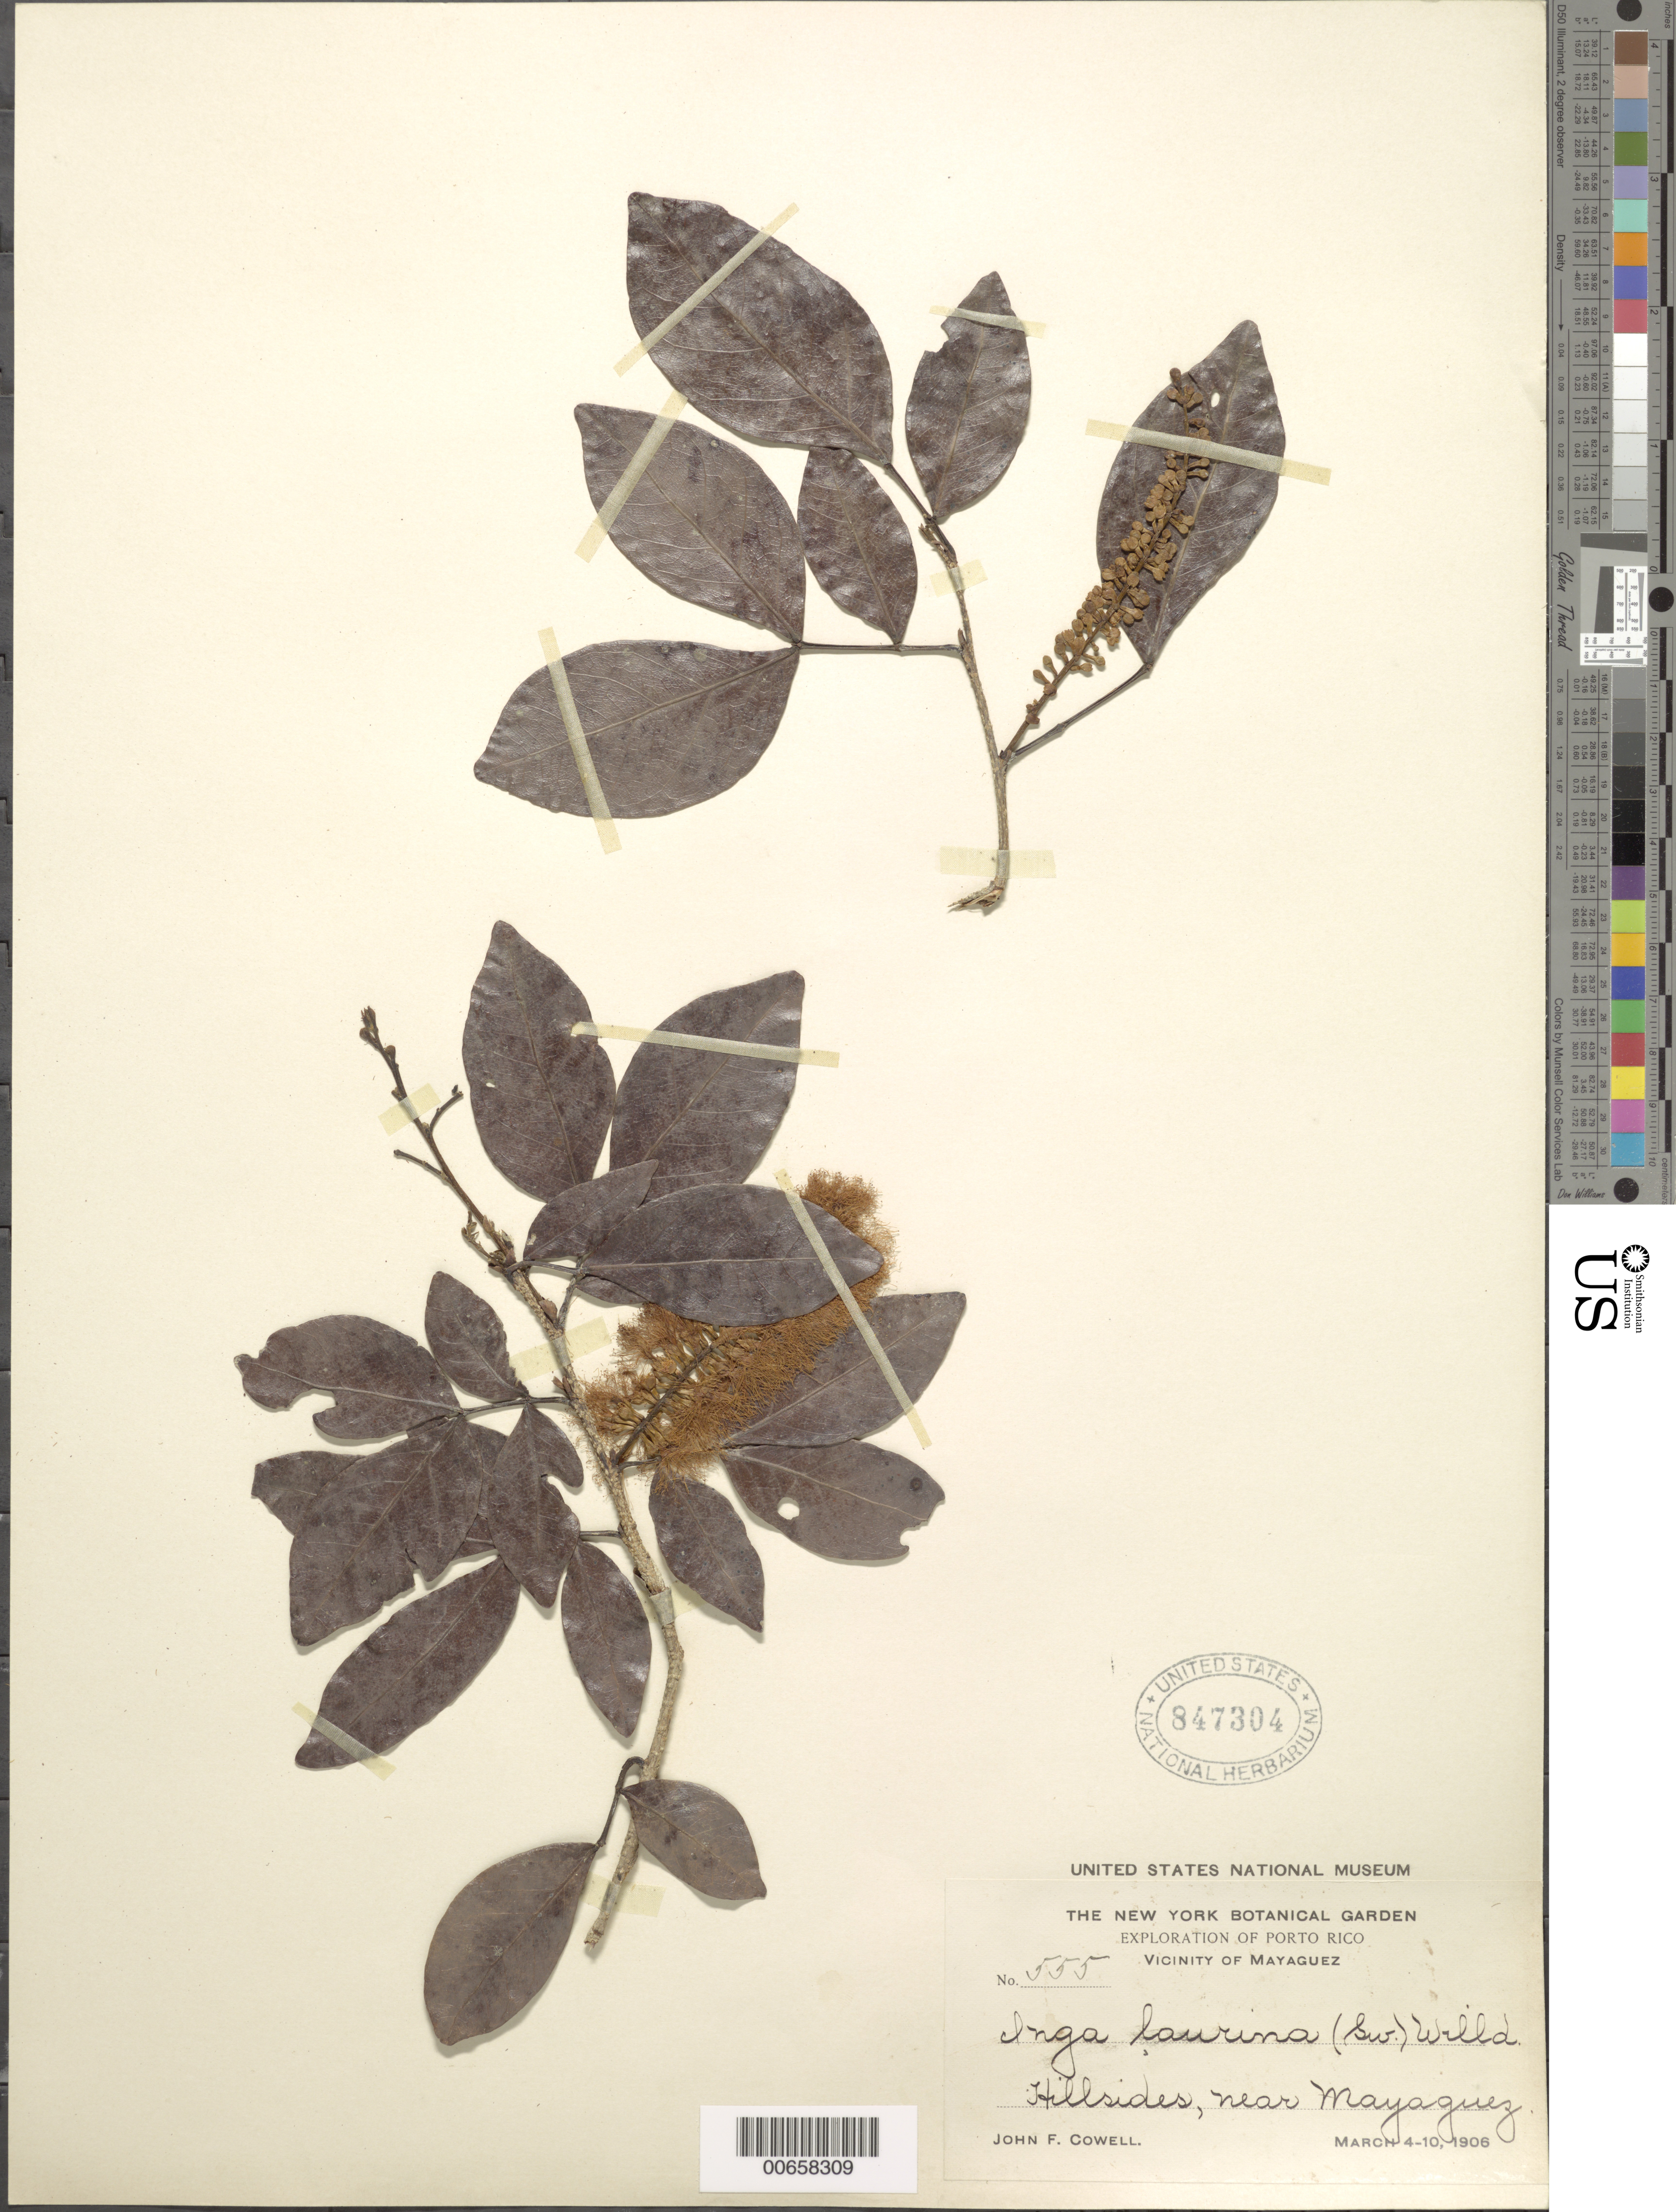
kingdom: Plantae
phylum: Tracheophyta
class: Magnoliopsida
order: Fabales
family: Fabaceae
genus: Inga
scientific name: Inga laurina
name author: (Sw.) Willd.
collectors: J. F. Cowell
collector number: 555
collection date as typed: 04 Mar 1906 to 10 Mar 1906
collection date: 1906-03-04/1906-03-10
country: Puerto Rico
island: Greater Antilles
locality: Mayaguez, vic of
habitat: Hillsides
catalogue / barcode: US 847304